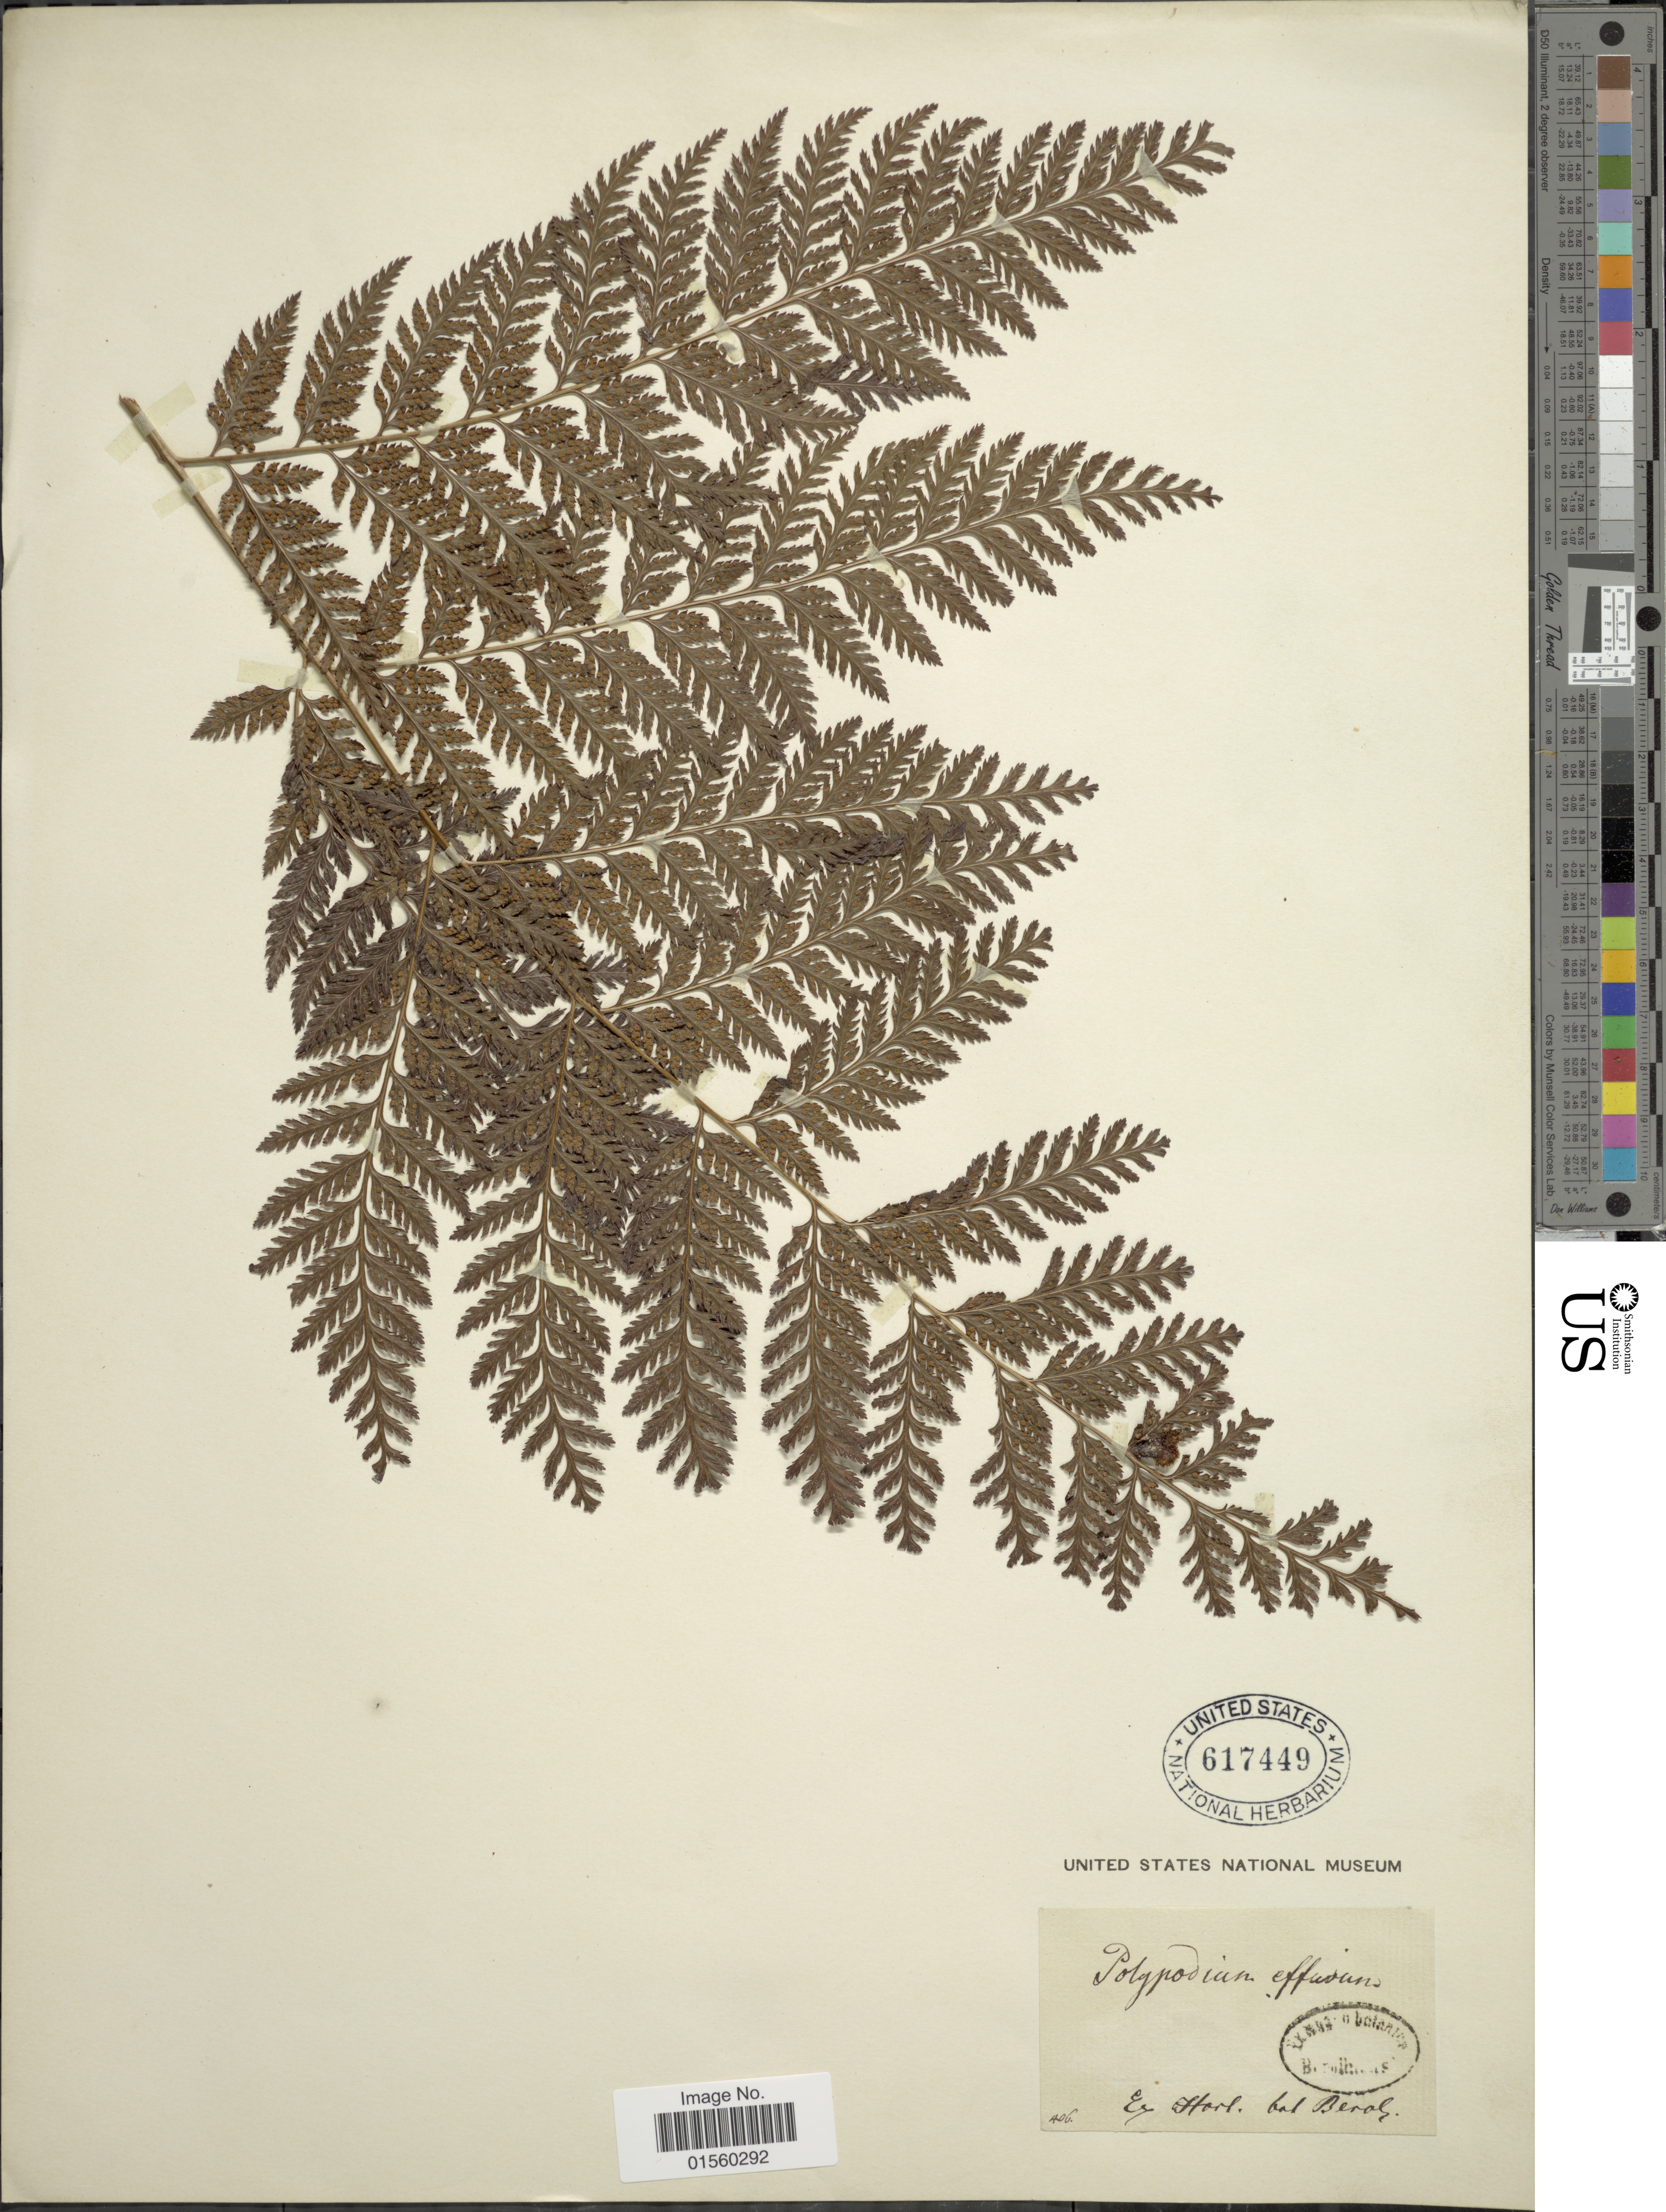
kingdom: Plantae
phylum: Tracheophyta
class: Polypodiopsida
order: Polypodiales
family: Dryopteridaceae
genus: Parapolystichum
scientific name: Parapolystichum effusum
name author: (Sw.) Ching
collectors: ex Museo Botanico Berolinensi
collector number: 406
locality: Ex Hort. bot. Berol.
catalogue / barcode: US 617449